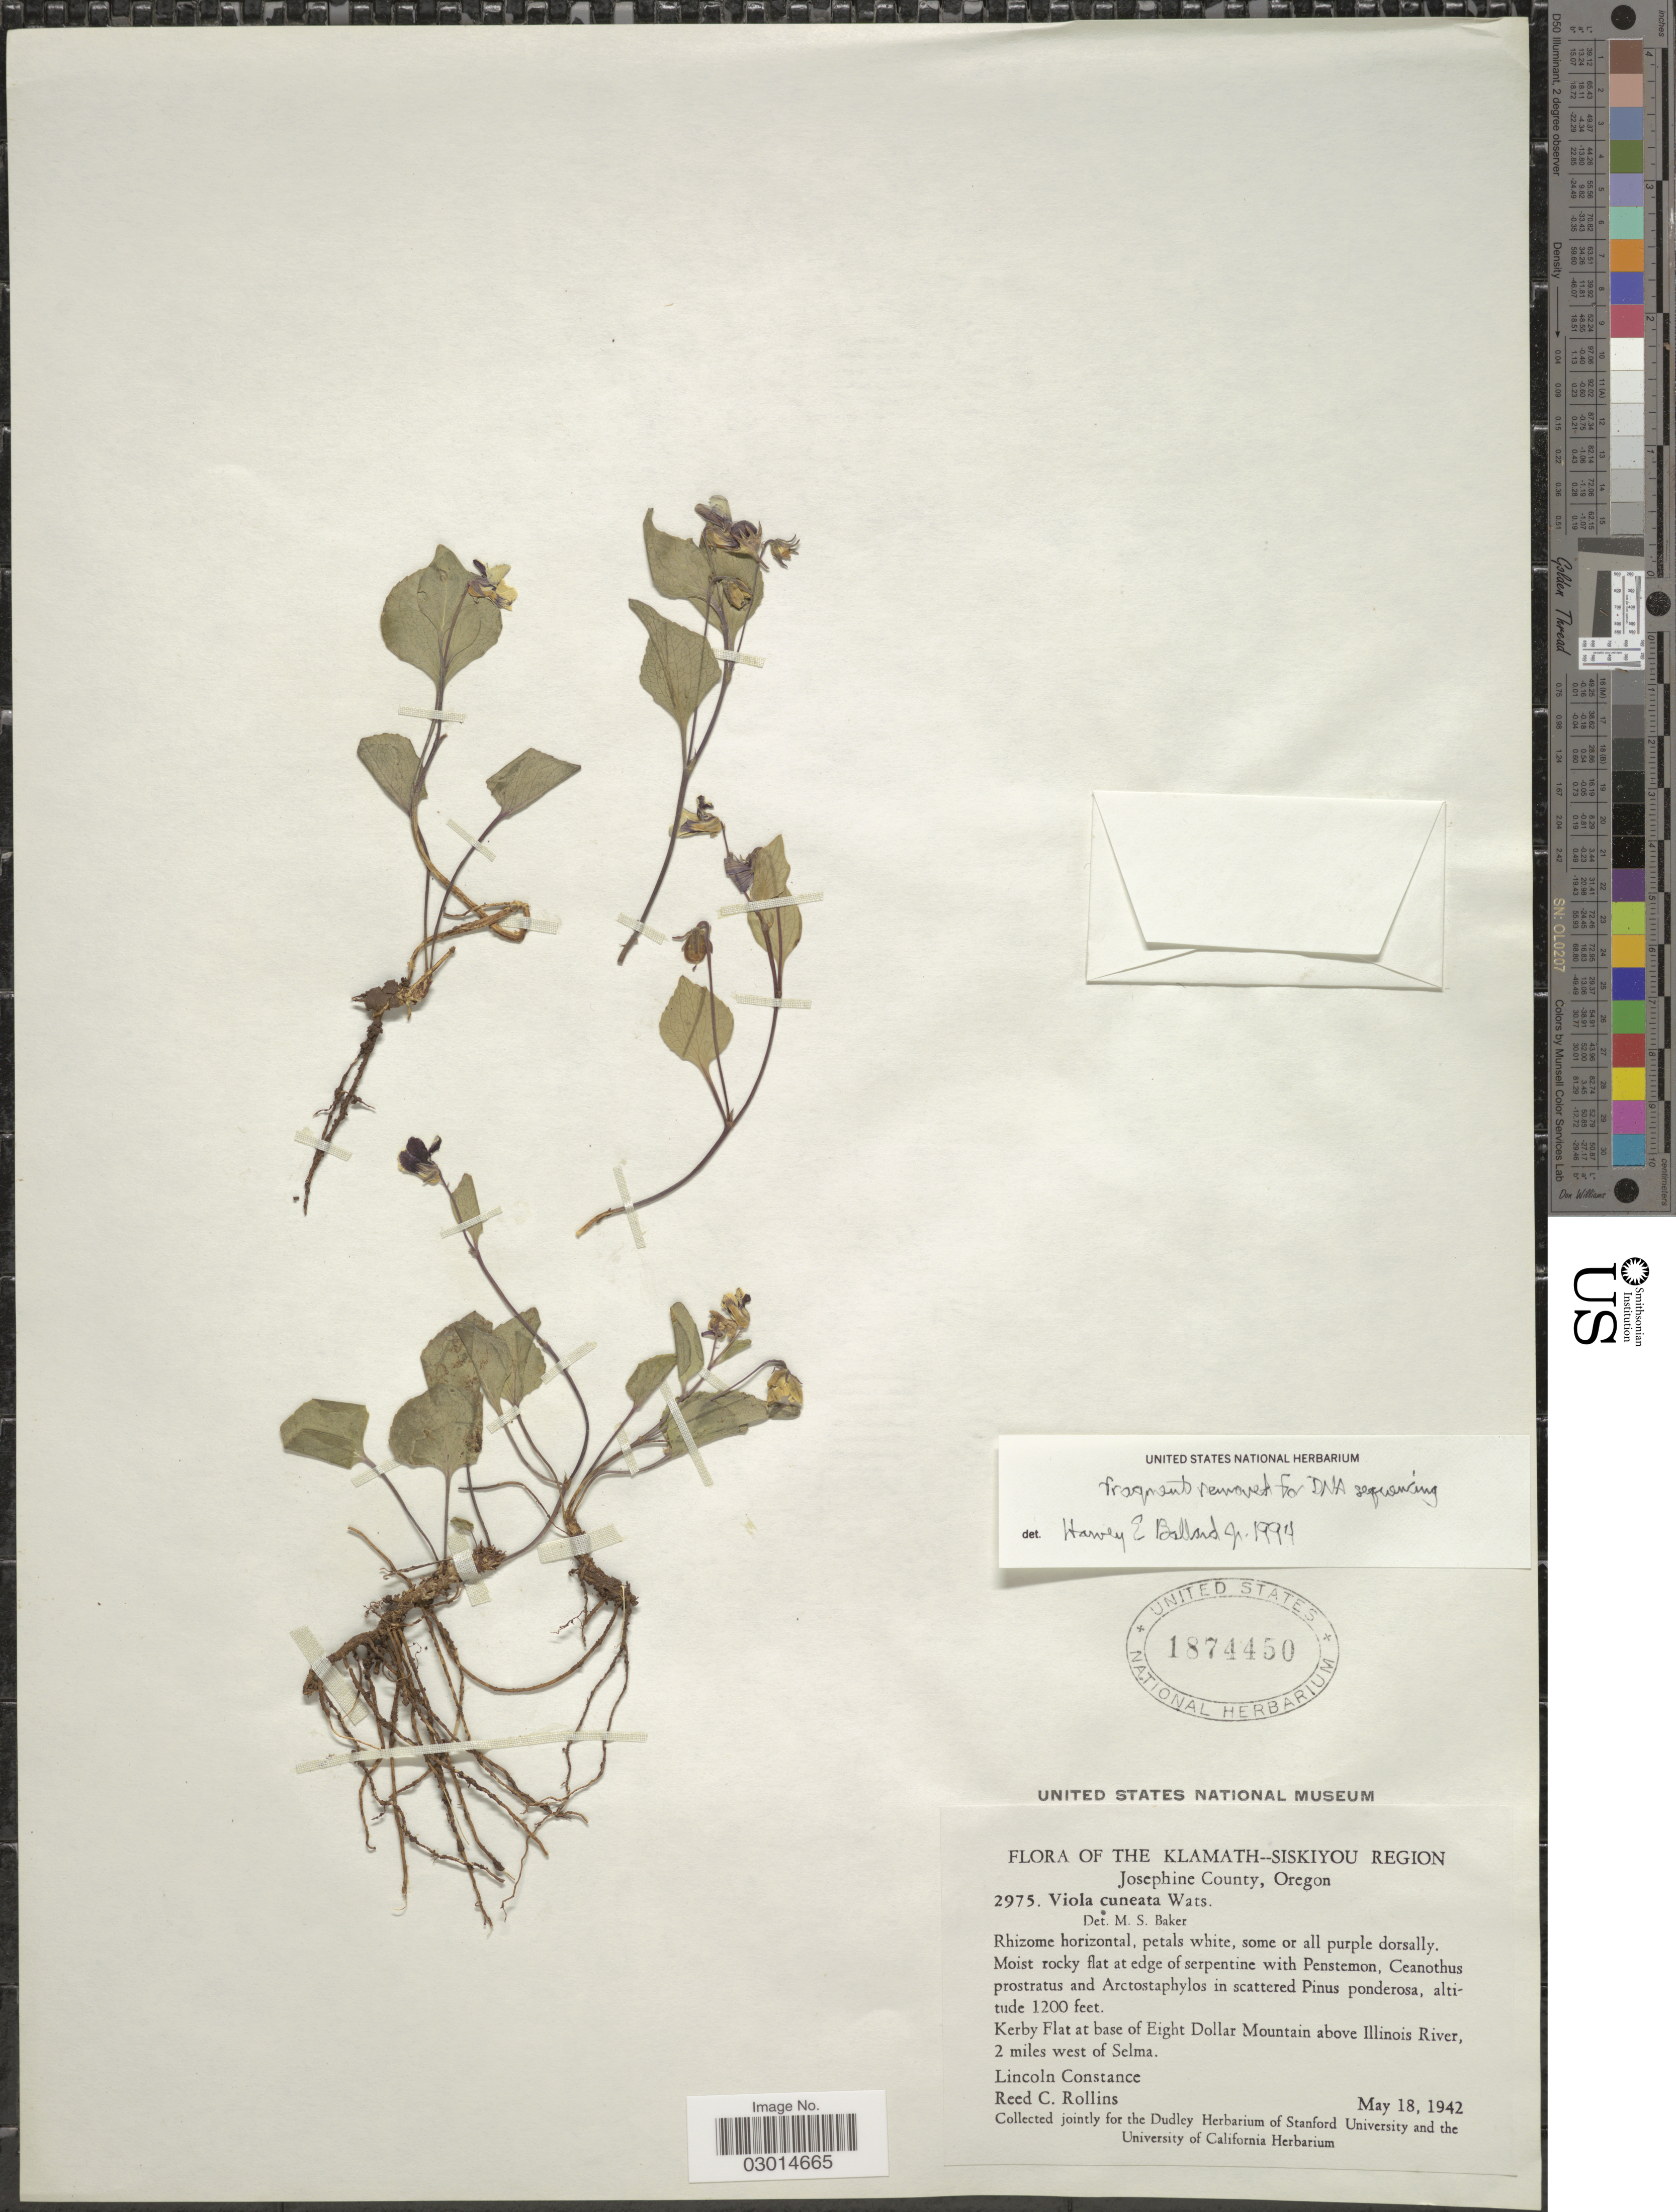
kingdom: Plantae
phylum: Tracheophyta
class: Magnoliopsida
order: Malpighiales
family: Violaceae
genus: Viola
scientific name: Viola cuneata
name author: S. Watson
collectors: L. Constance & R. C. Rollins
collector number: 2975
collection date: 1942-05-18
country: United States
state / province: Oregon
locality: Klamath-Siskiyou Region, Josephine County. Kerby Flat at base of Eight Dollar Mountain above Illinois River, 2 miles west of Selma.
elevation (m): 366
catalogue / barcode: US 1874450